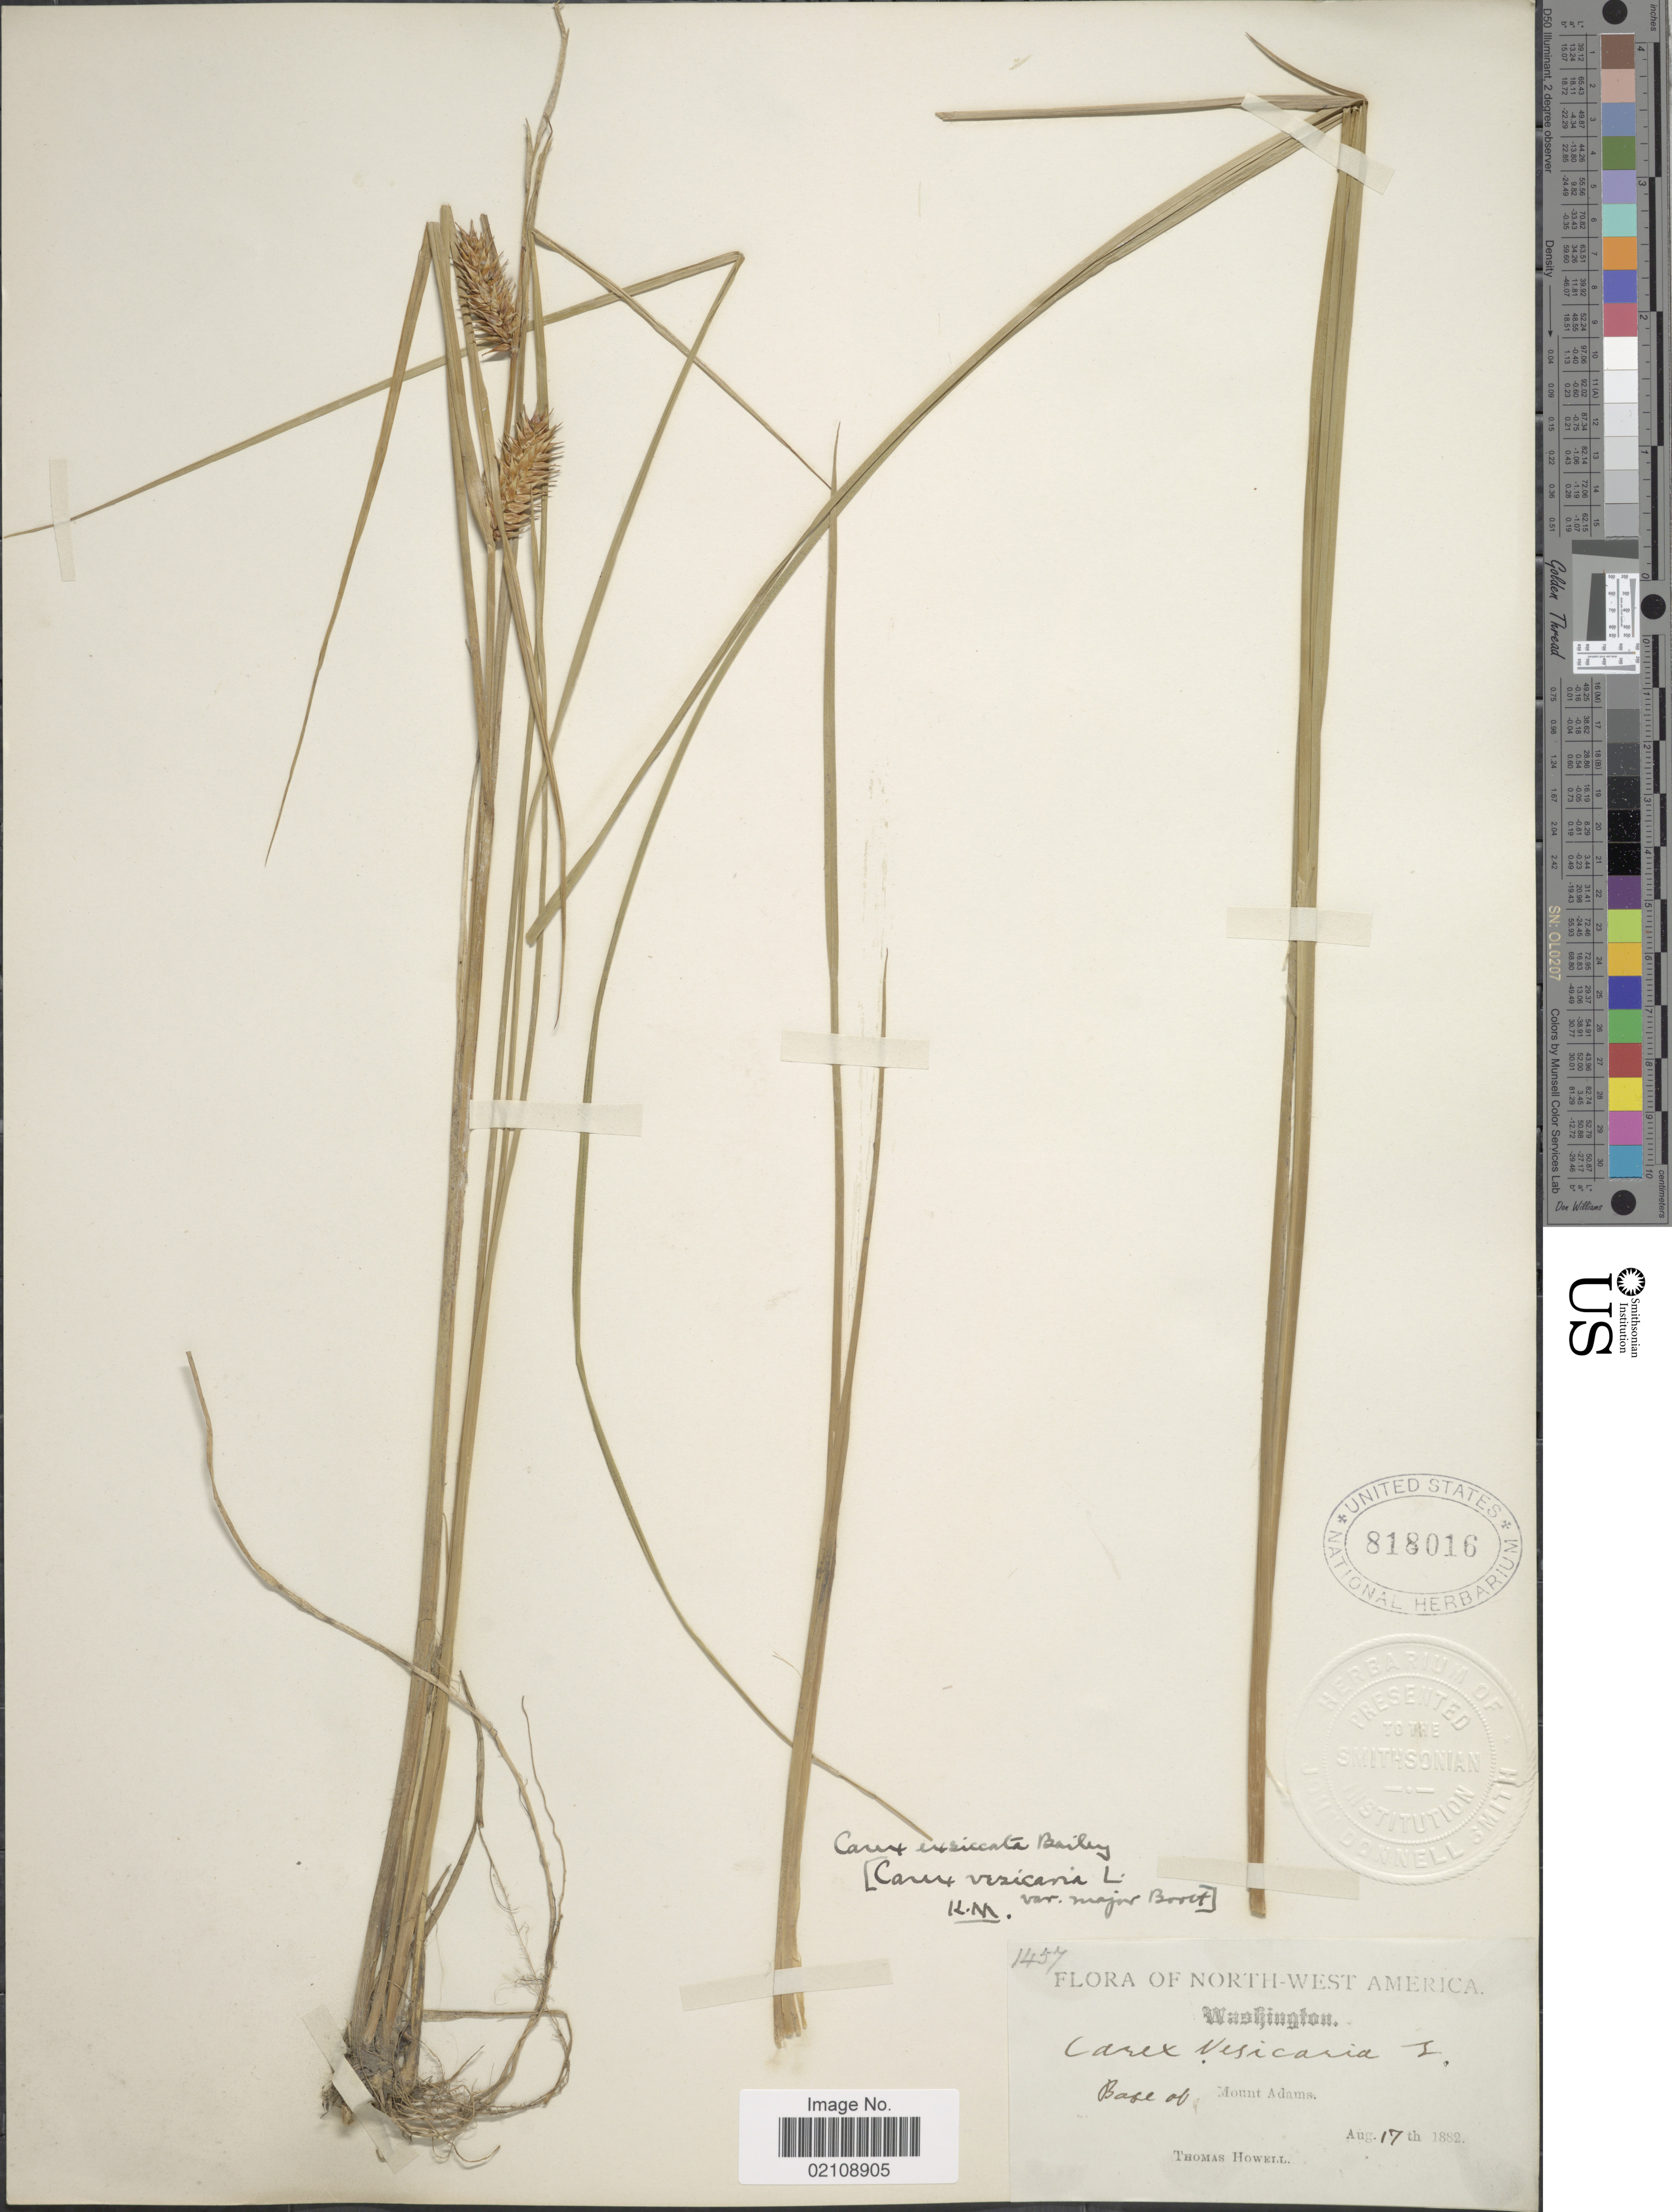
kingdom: Plantae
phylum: Tracheophyta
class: Liliopsida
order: Poales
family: Cyperaceae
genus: Carex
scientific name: Carex exsiccata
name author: L.H. Bailey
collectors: T. Howell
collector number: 1457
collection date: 1882-08-17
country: United States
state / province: Washington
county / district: Yakima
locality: Base of Mount Adams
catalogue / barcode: US 818016